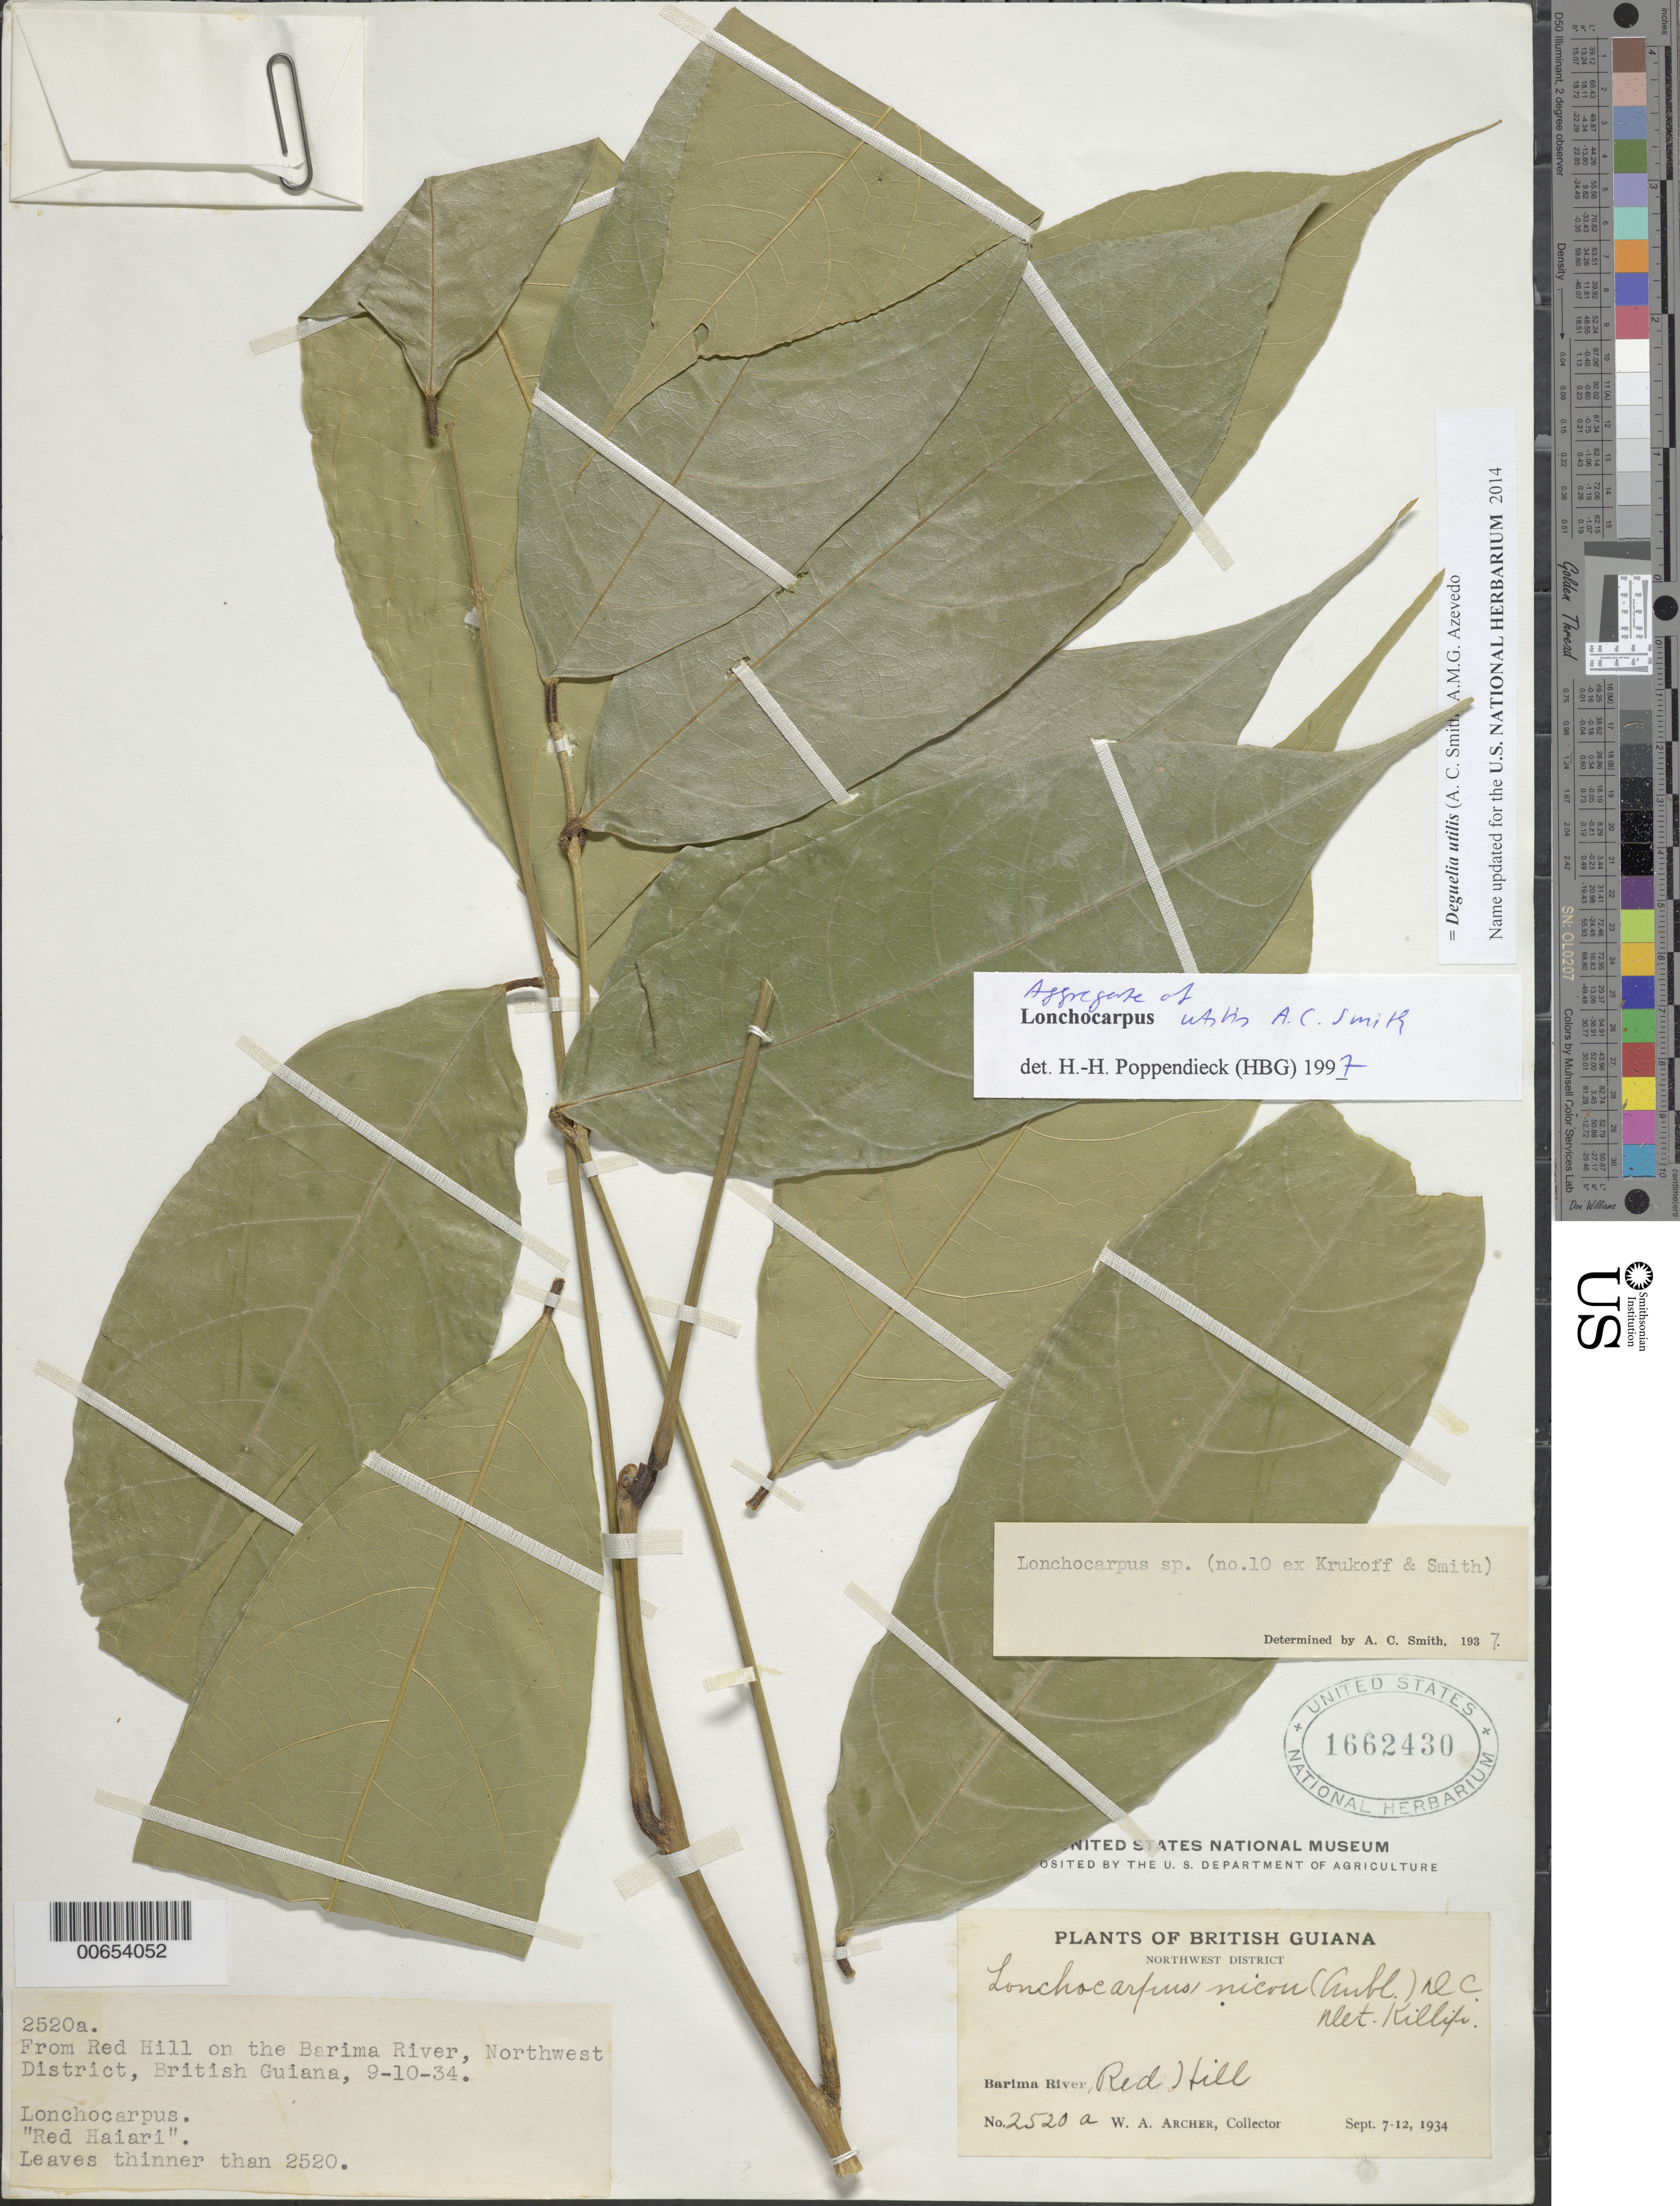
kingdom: Plantae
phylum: Tracheophyta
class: Magnoliopsida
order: Fabales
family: Fabaceae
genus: Deguelia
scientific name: Deguelia utilis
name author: (A.C. Sm.) A.M.G. Azevedo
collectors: W. A. Archer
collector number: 2520 a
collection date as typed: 7-Sep-34 to 12-Sep-34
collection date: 1934-09-07/1934-09-12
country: Guyana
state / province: Barima-Waini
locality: Barima R., Red Hill, NW Dist.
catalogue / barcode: US 1662430